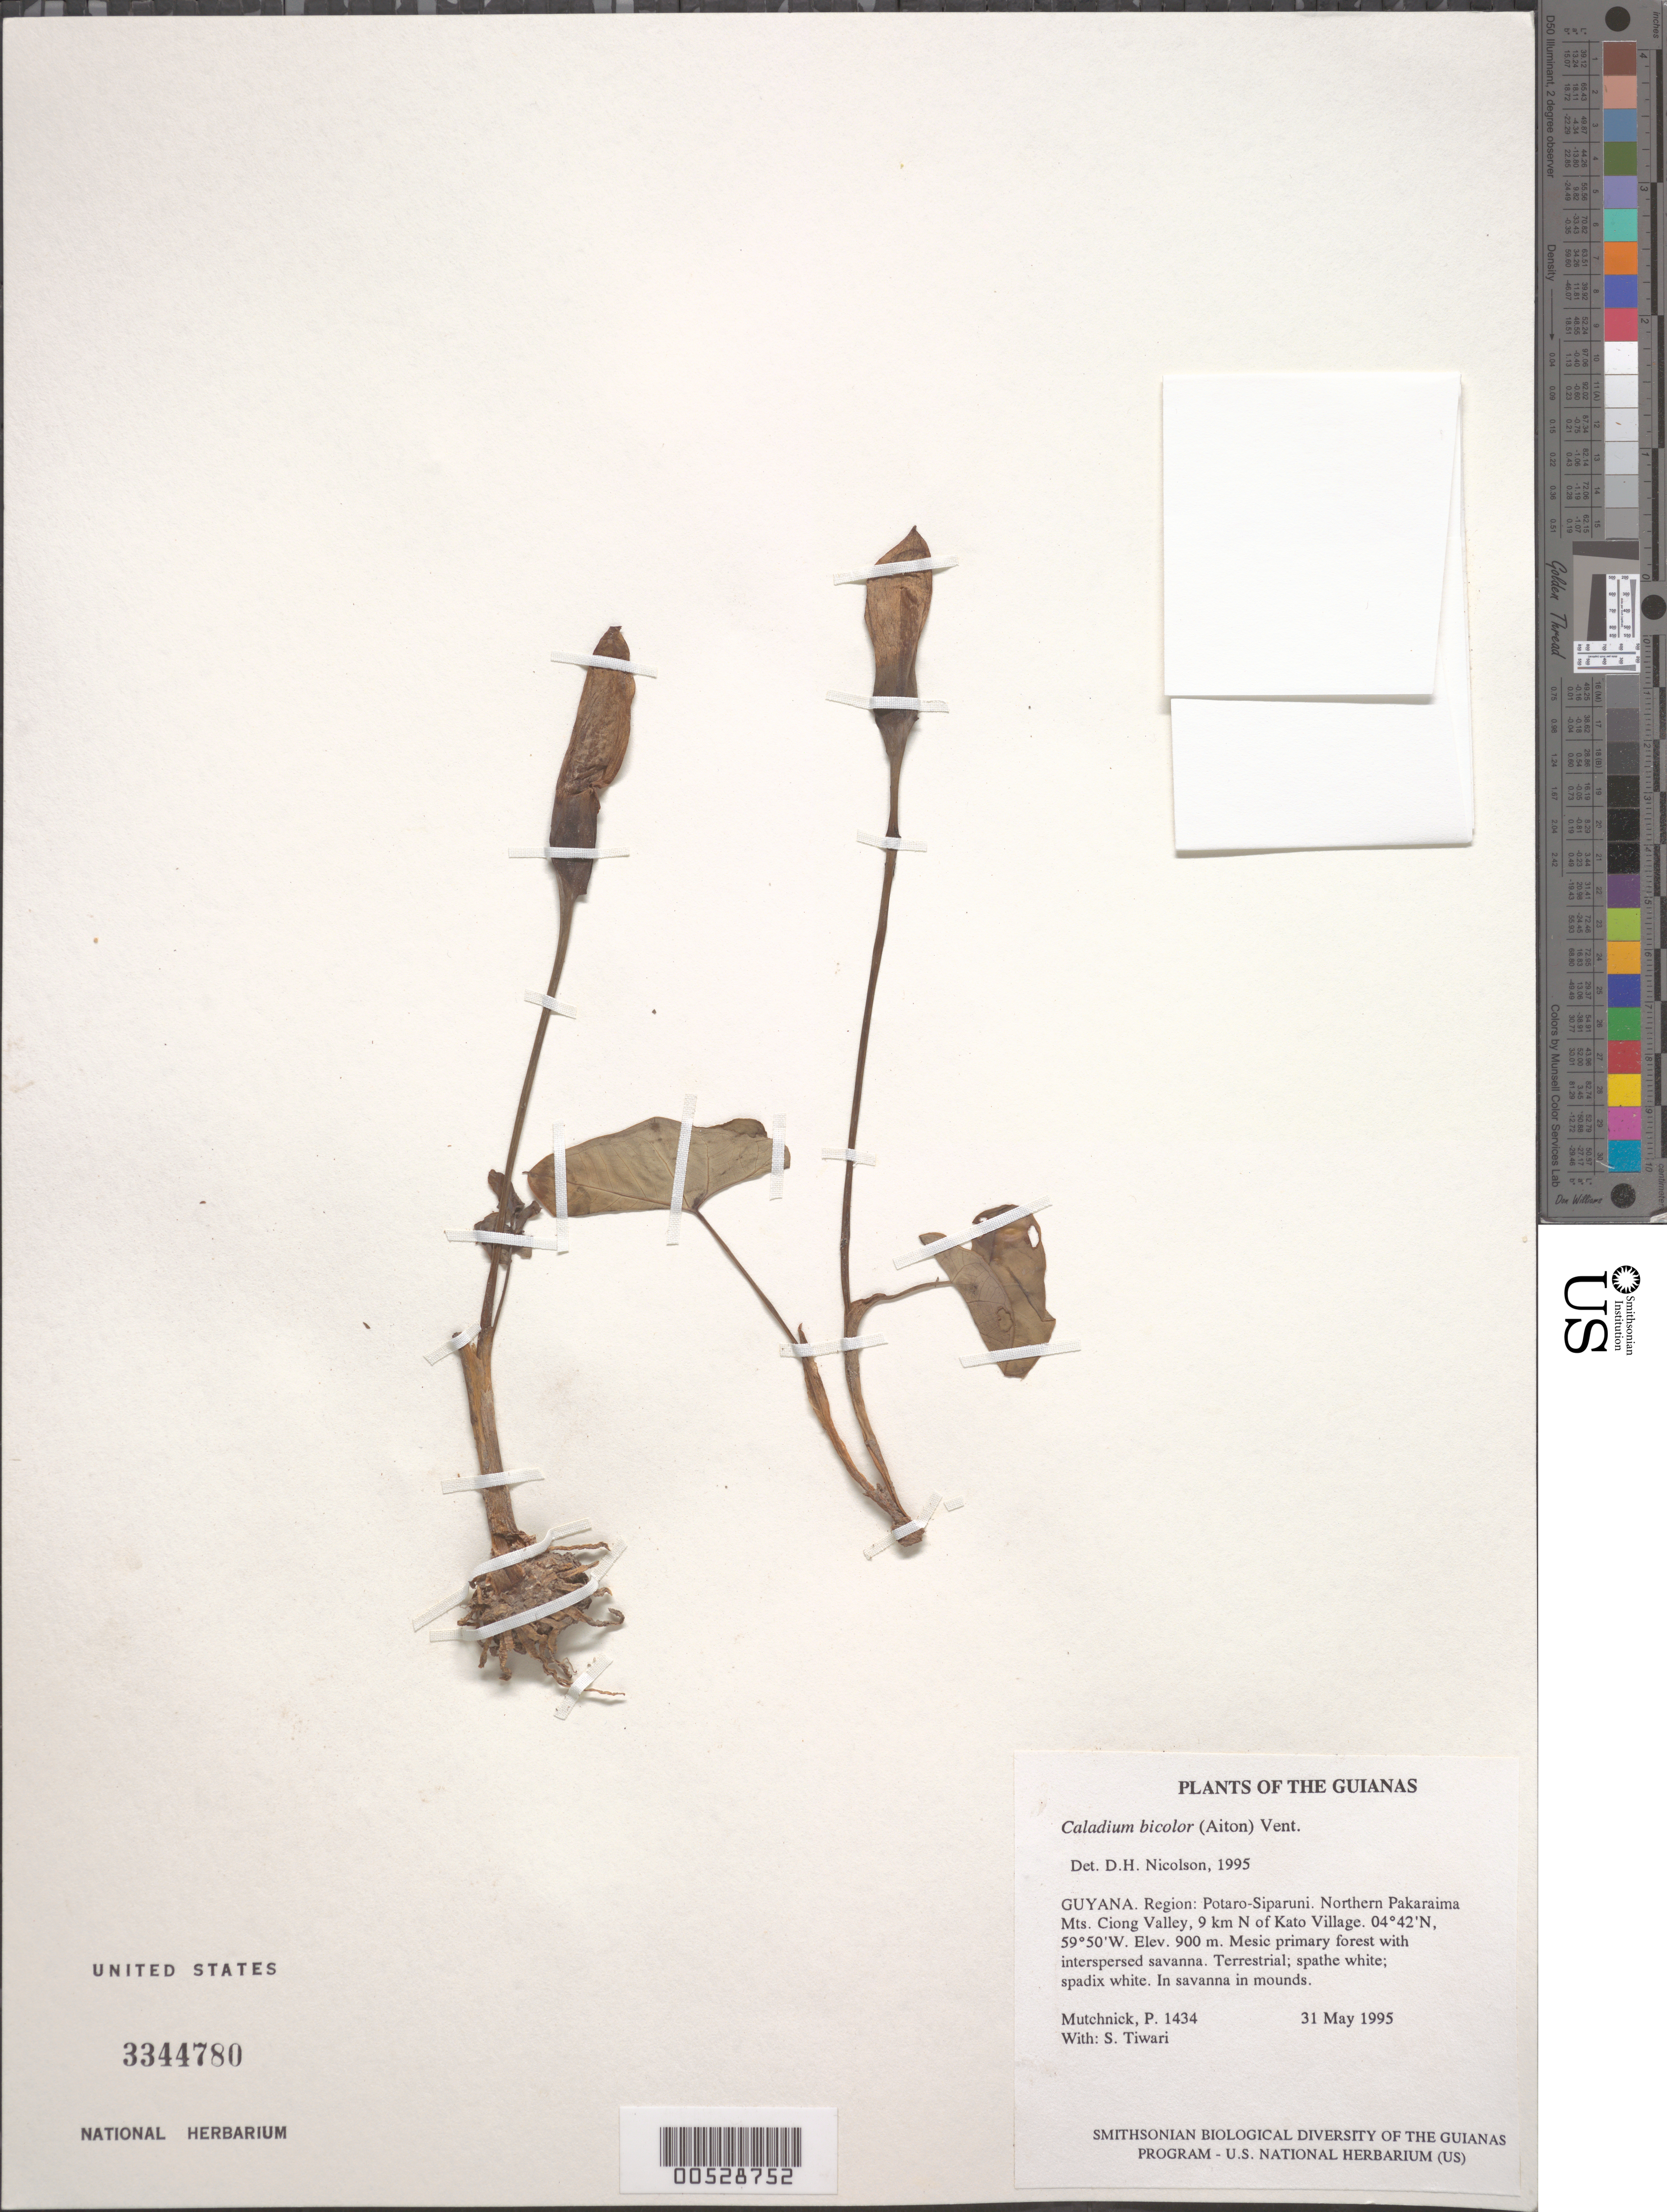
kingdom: Plantae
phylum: Tracheophyta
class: Liliopsida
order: Alismatales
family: Araceae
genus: Caladium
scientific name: Caladium bicolor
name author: (Aiton) Vent.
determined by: Nicolson, Dan H.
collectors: P. Mutchnick & S. Tiwari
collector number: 1434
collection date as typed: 31 May 1995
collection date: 1995-05-31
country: Guyana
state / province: Potaro-Siparuni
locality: Northern Pakaraima Mts. Ciong Valley, 9 km N of Kato Village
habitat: Mesic primary forest with interspersed savanna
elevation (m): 900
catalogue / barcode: US 3344780